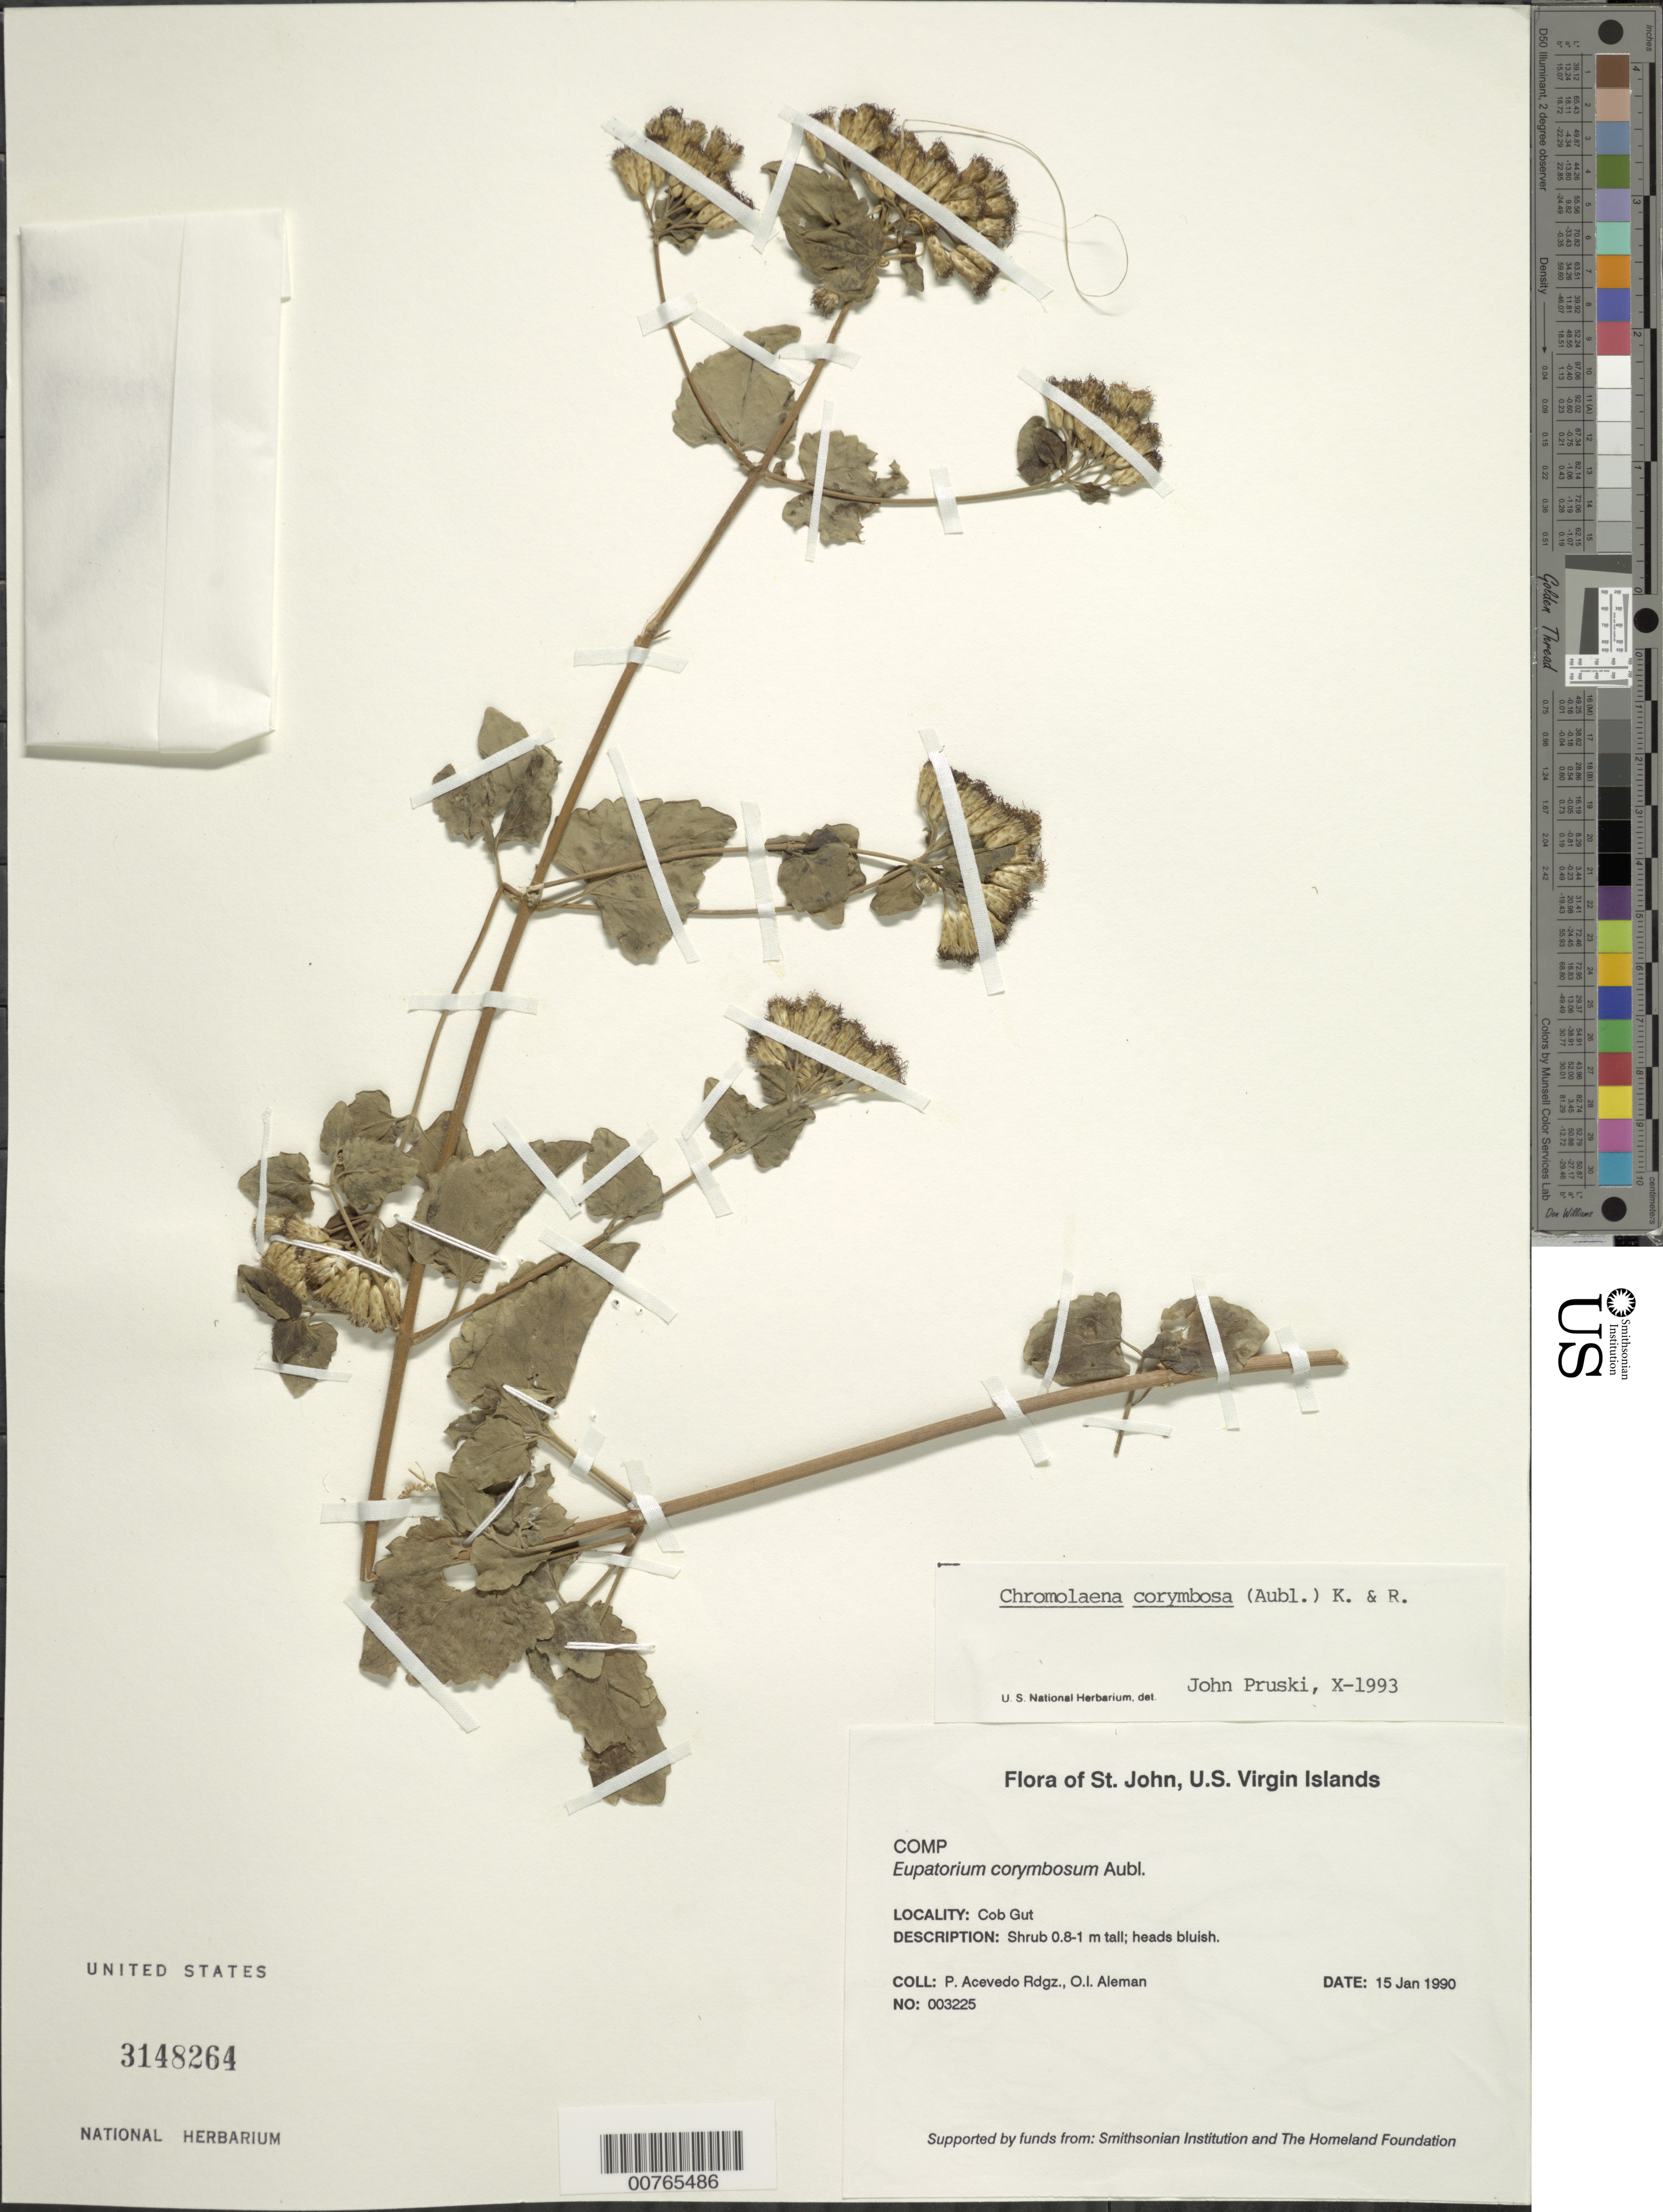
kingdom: Plantae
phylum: Tracheophyta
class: Magnoliopsida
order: Asterales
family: Asteraceae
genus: Chromolaena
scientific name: Chromolaena corymbosa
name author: (Aubl.) R.M. King & H. Rob.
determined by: Pruski, J. F.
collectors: P. Acevedo-Rodr. & O. Alemán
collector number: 3225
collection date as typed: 15 Jan 1990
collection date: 1990-01-15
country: U.S. Virgin Islands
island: St. John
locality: Coral Bay Quarter; Cob Gut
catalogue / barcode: US 3148264